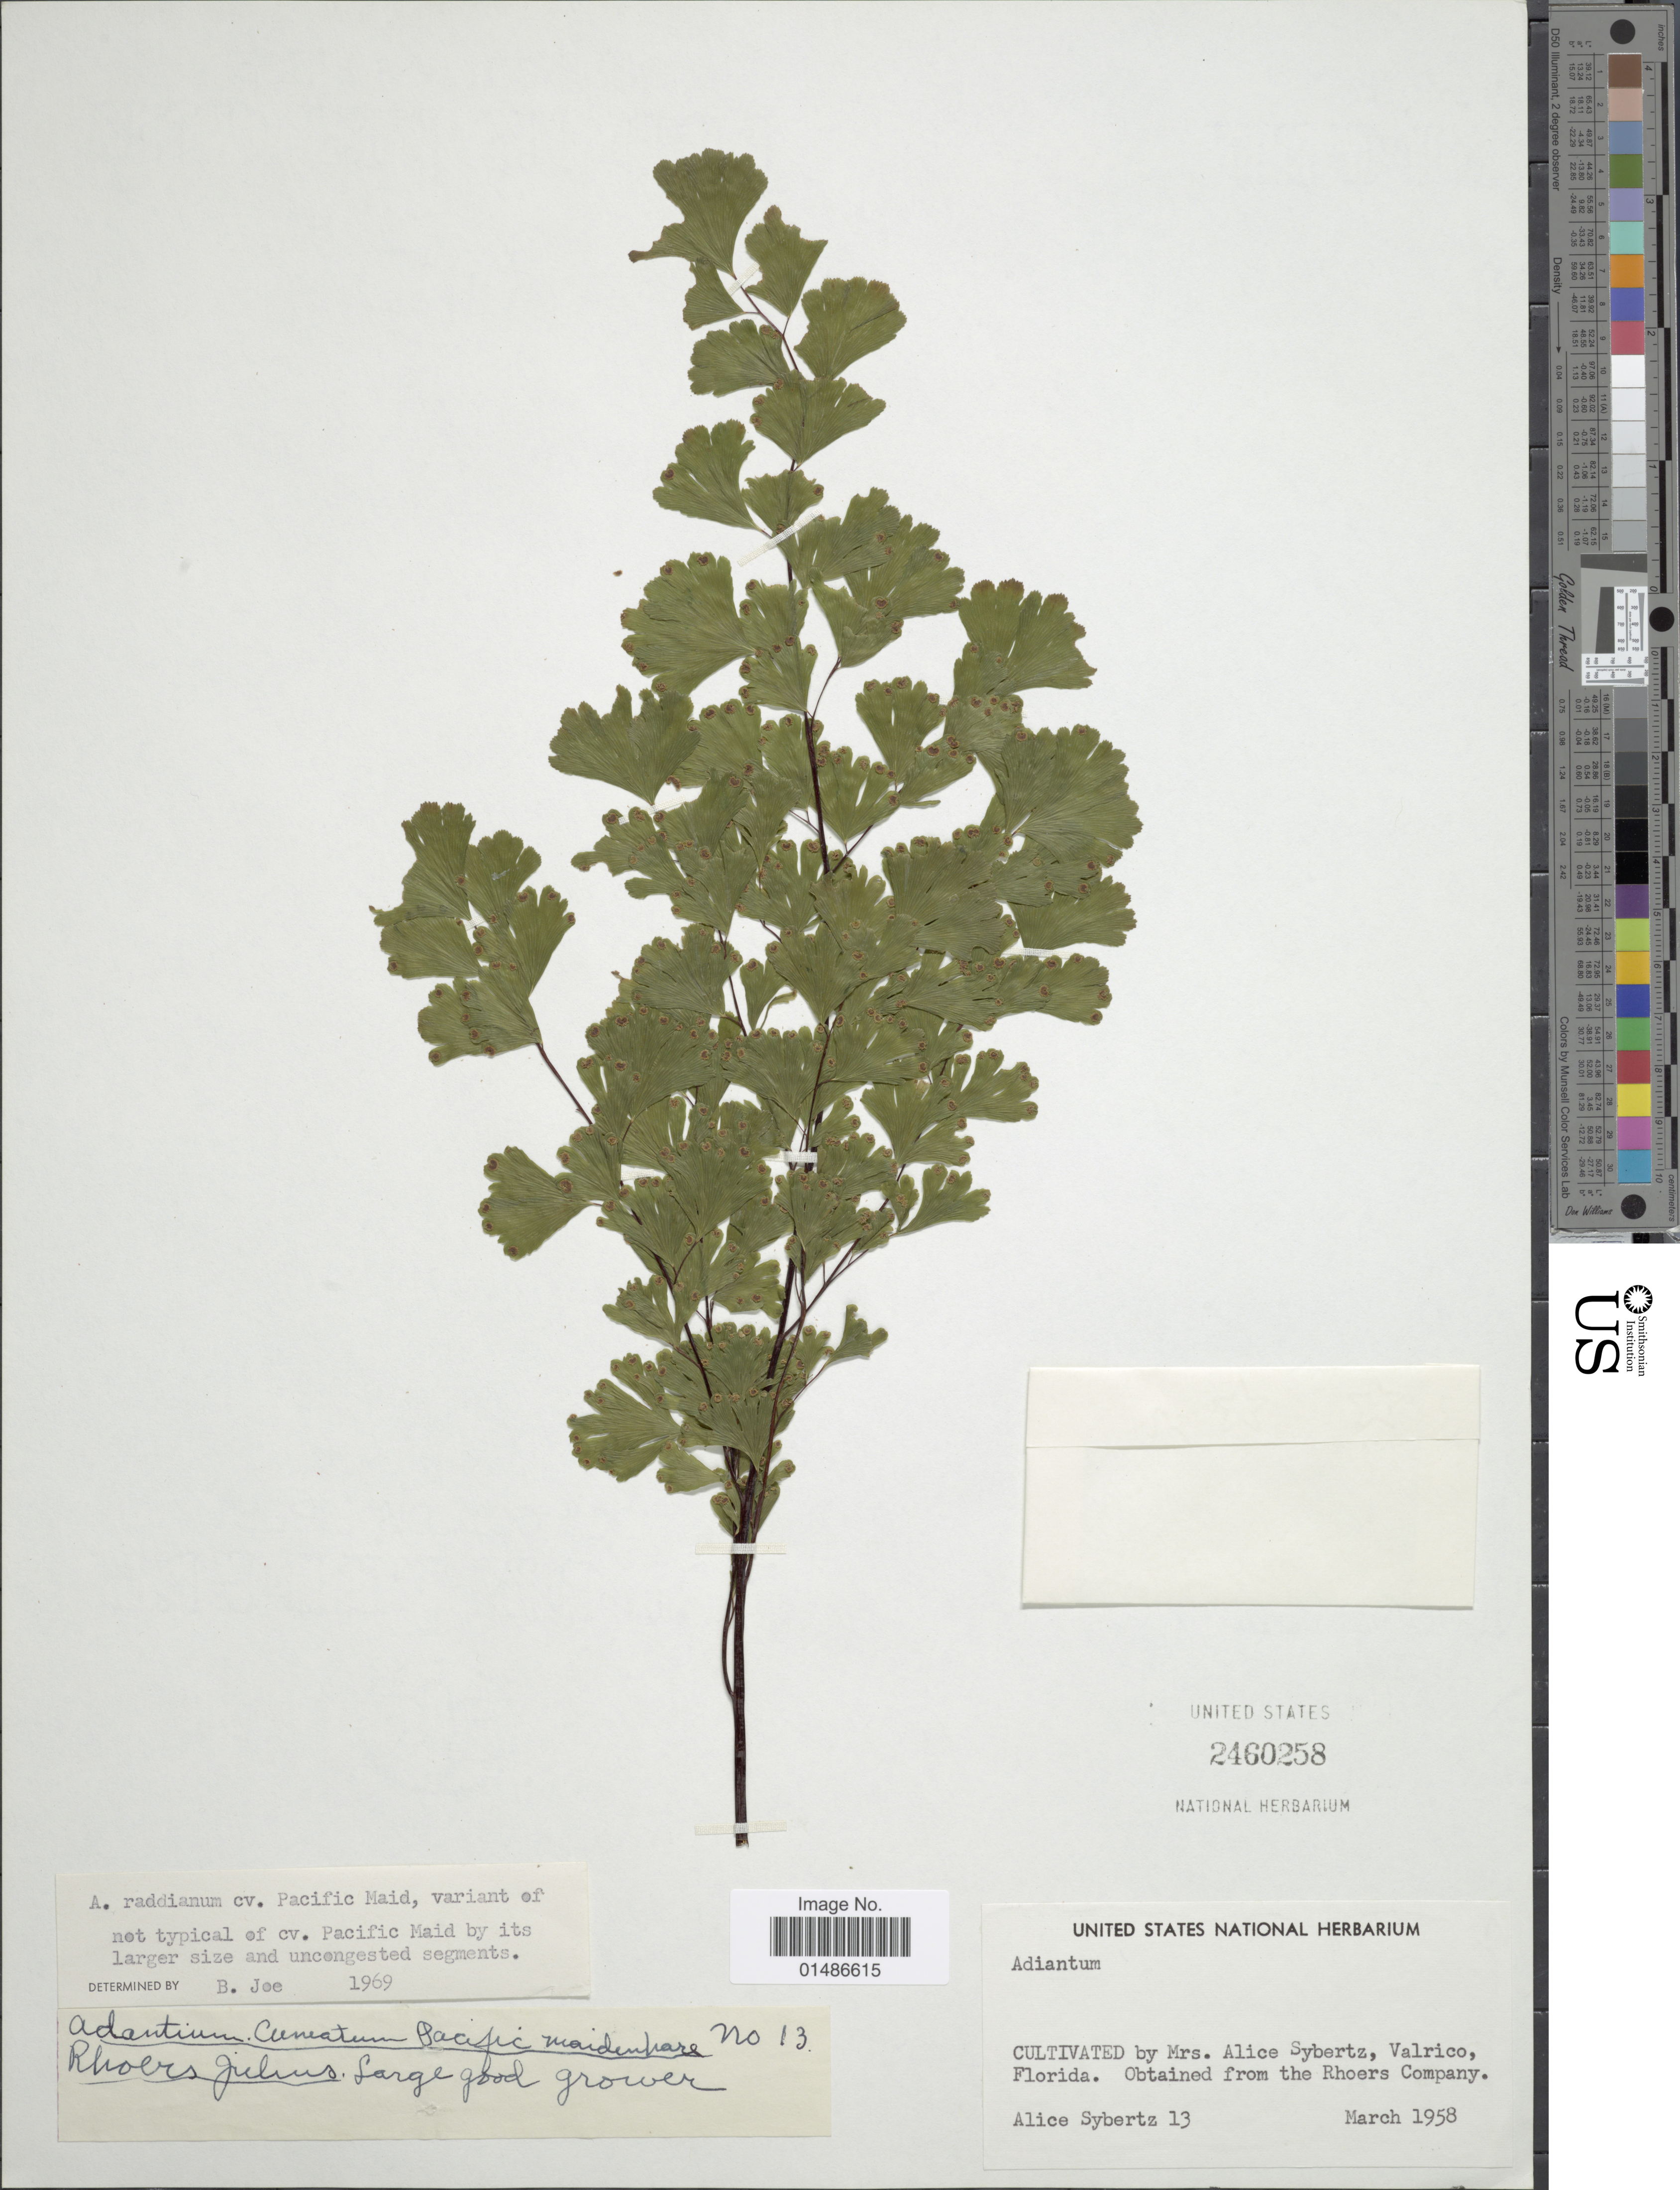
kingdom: Plantae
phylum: Tracheophyta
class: Polypodiopsida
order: Polypodiales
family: Pteridaceae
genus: Adiantum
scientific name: Adiantum raddianum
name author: C. Presl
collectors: A. Sybertz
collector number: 13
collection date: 1958-03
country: United States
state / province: Florida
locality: Cultivated by Mrs. Alice Sybertz, Valrico. Obtained from the Rhoers Company.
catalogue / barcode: US 2460258